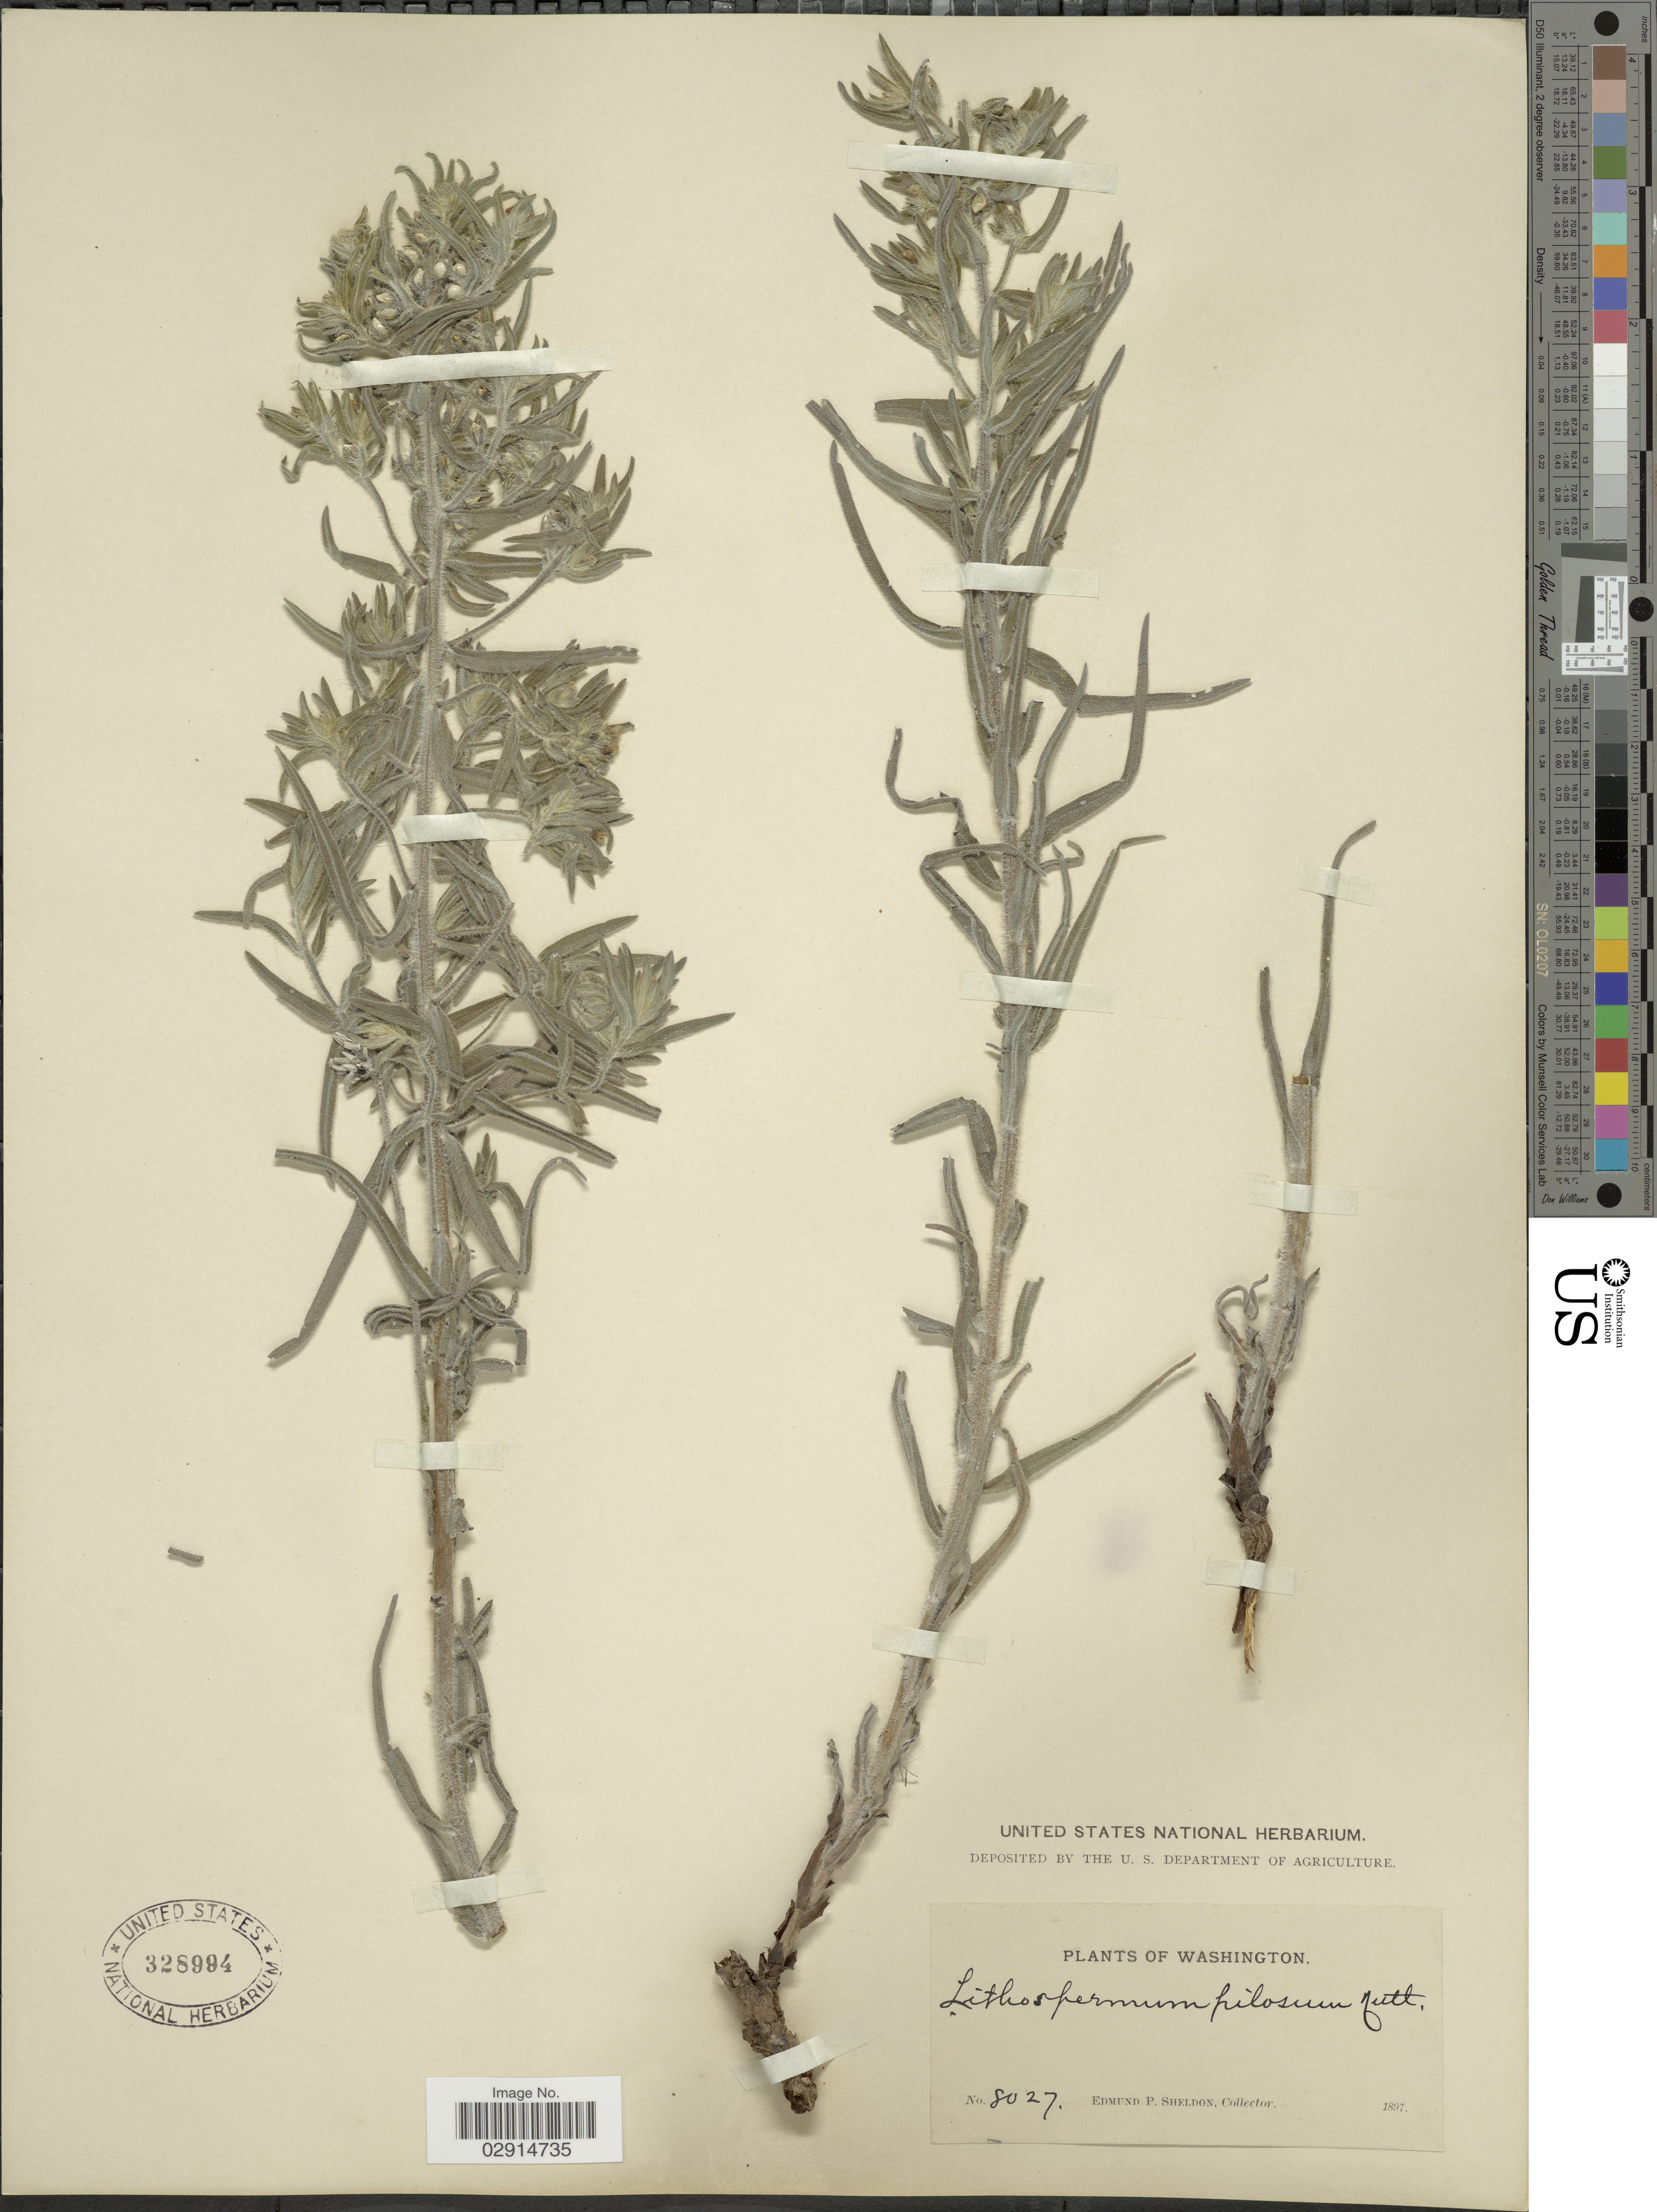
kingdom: Plantae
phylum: Tracheophyta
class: Magnoliopsida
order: Boraginales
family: Boraginaceae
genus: Lithospermum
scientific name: Lithospermum ruderale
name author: Douglas ex Lehm.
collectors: E. P. Sheldon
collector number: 8027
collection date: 1897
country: United States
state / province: Washington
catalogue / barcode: US 328994